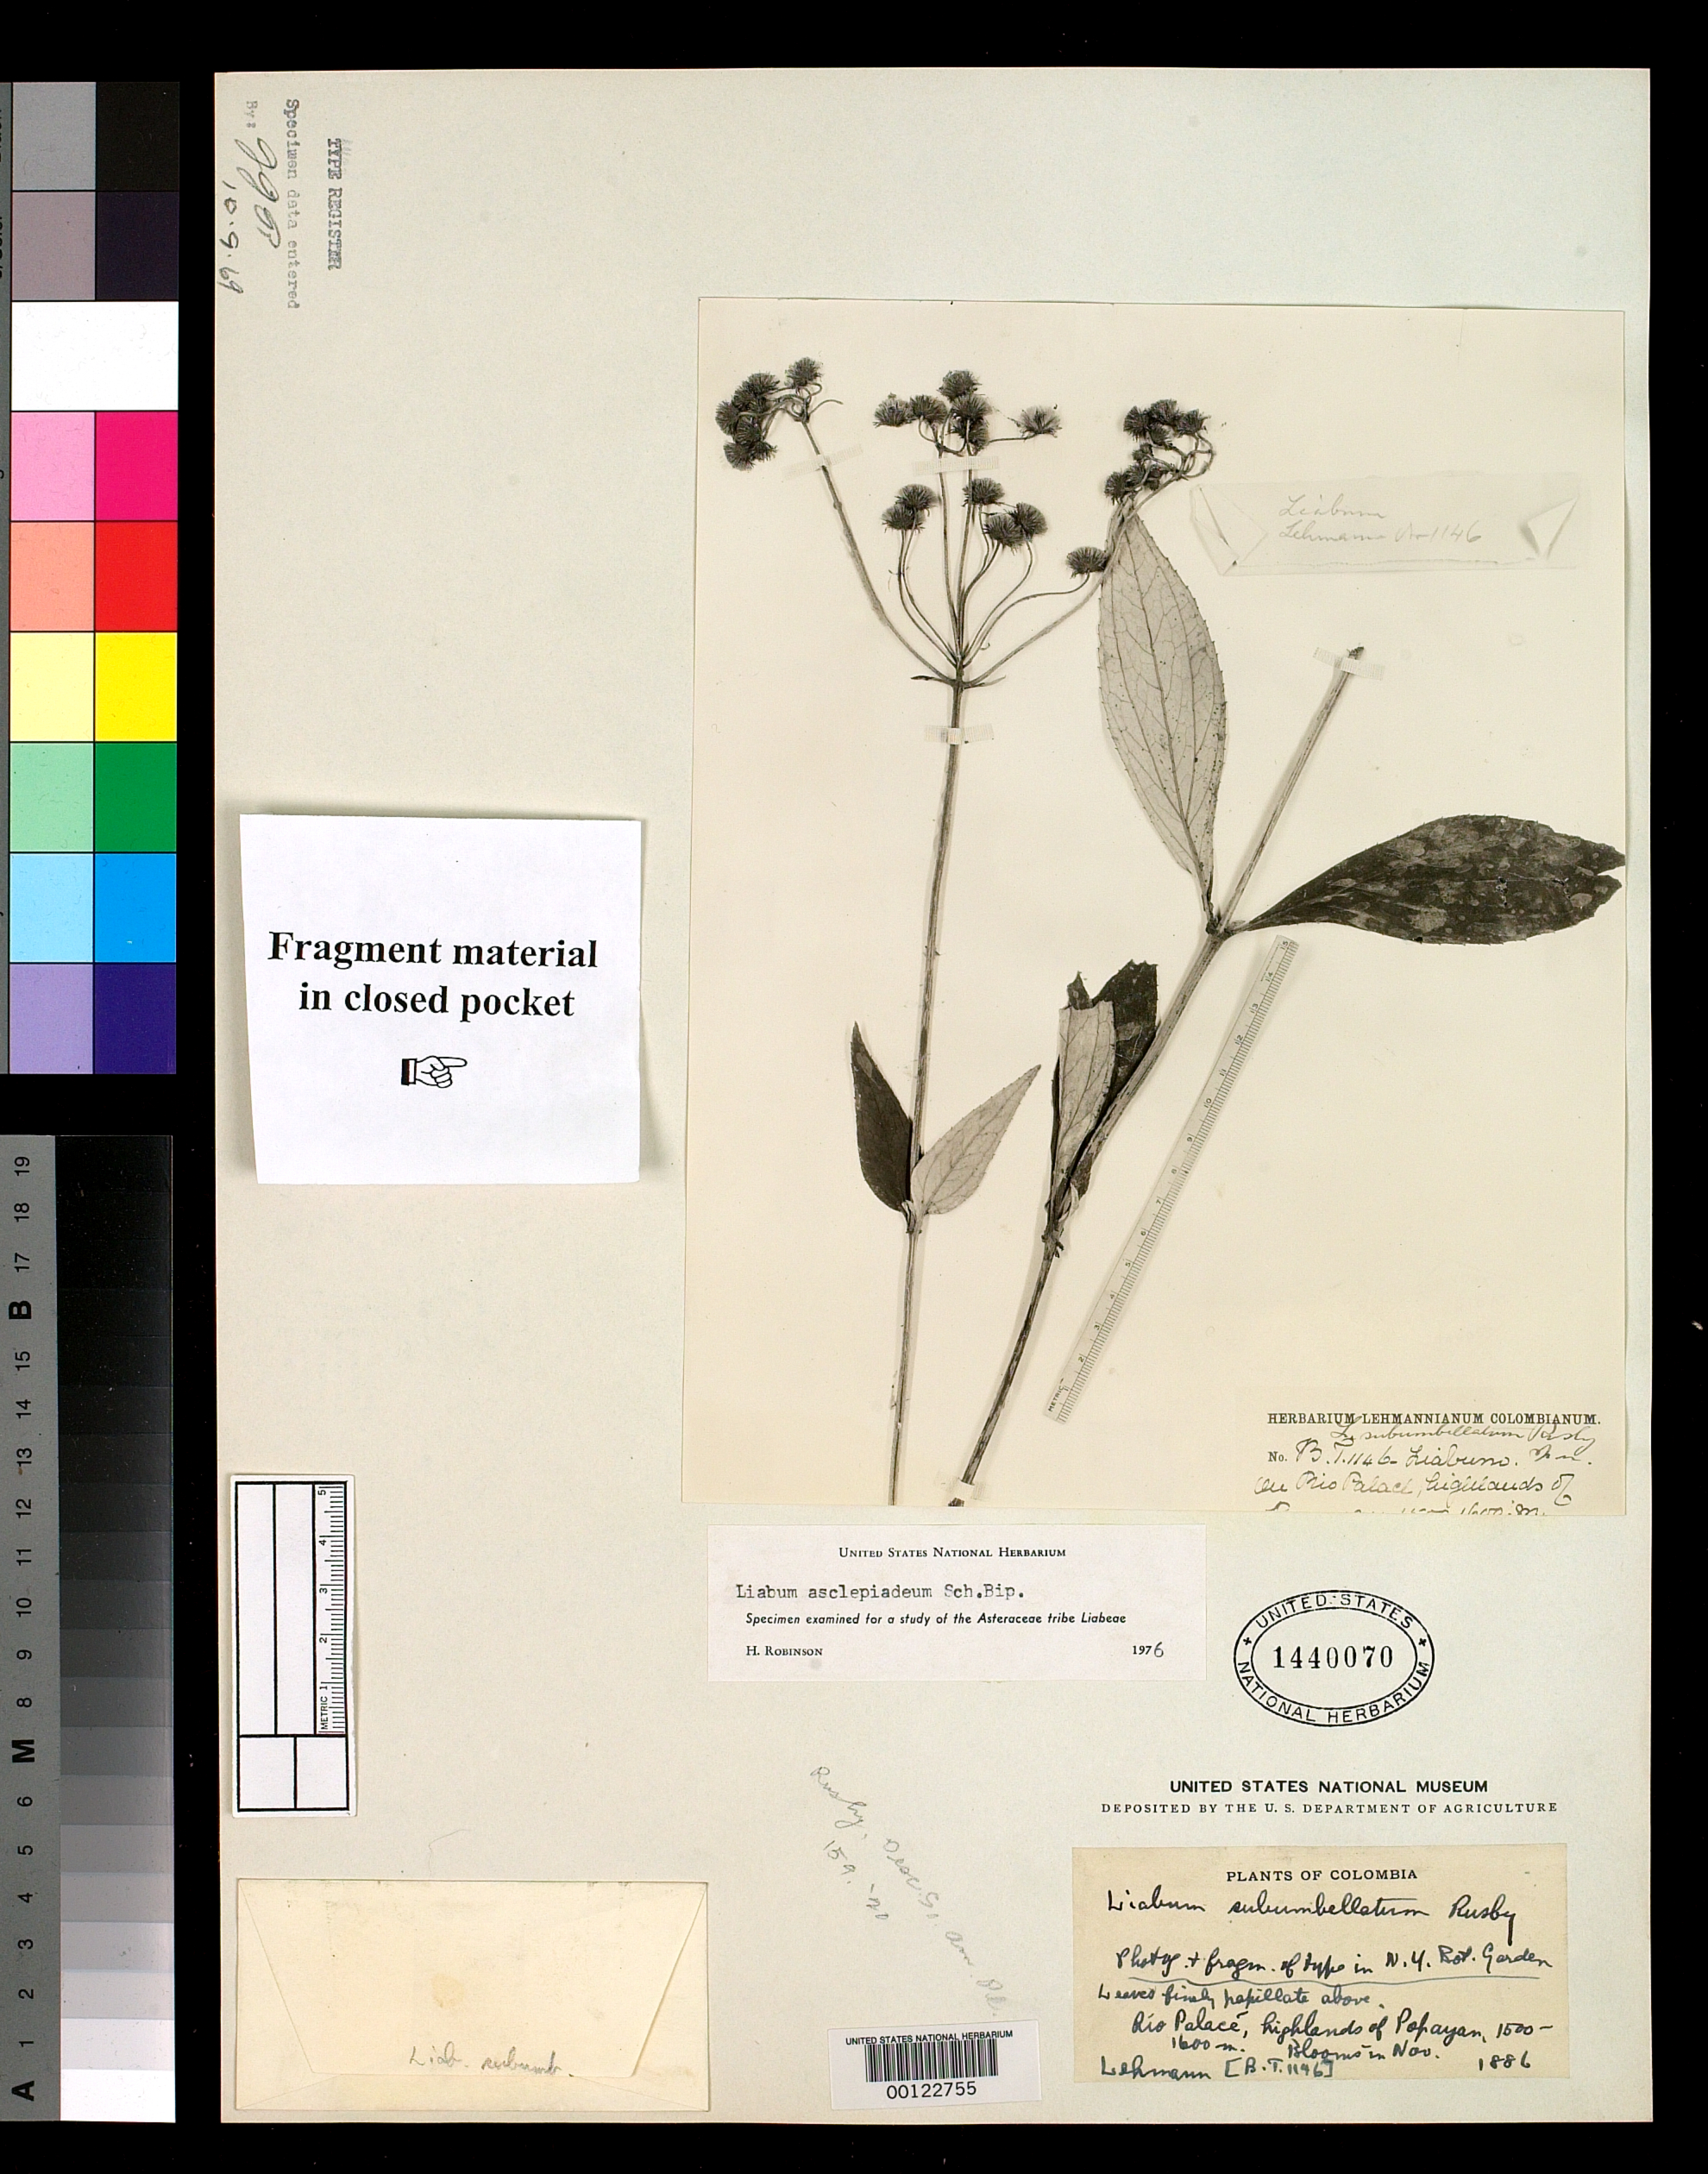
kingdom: Plantae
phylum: Tracheophyta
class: Magnoliopsida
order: Asterales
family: Asteraceae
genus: Liabum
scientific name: Liabum subumbellatum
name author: Rusby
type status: Isotype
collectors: F. C. Lehmann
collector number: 1146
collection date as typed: Nov 1886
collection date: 1886-11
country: Colombia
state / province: Cauca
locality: Highlands of Popayan, on Rio Palace.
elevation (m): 1500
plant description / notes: Photograph and fragmentary material of type specimen ex herb. NY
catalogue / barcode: US 1440070